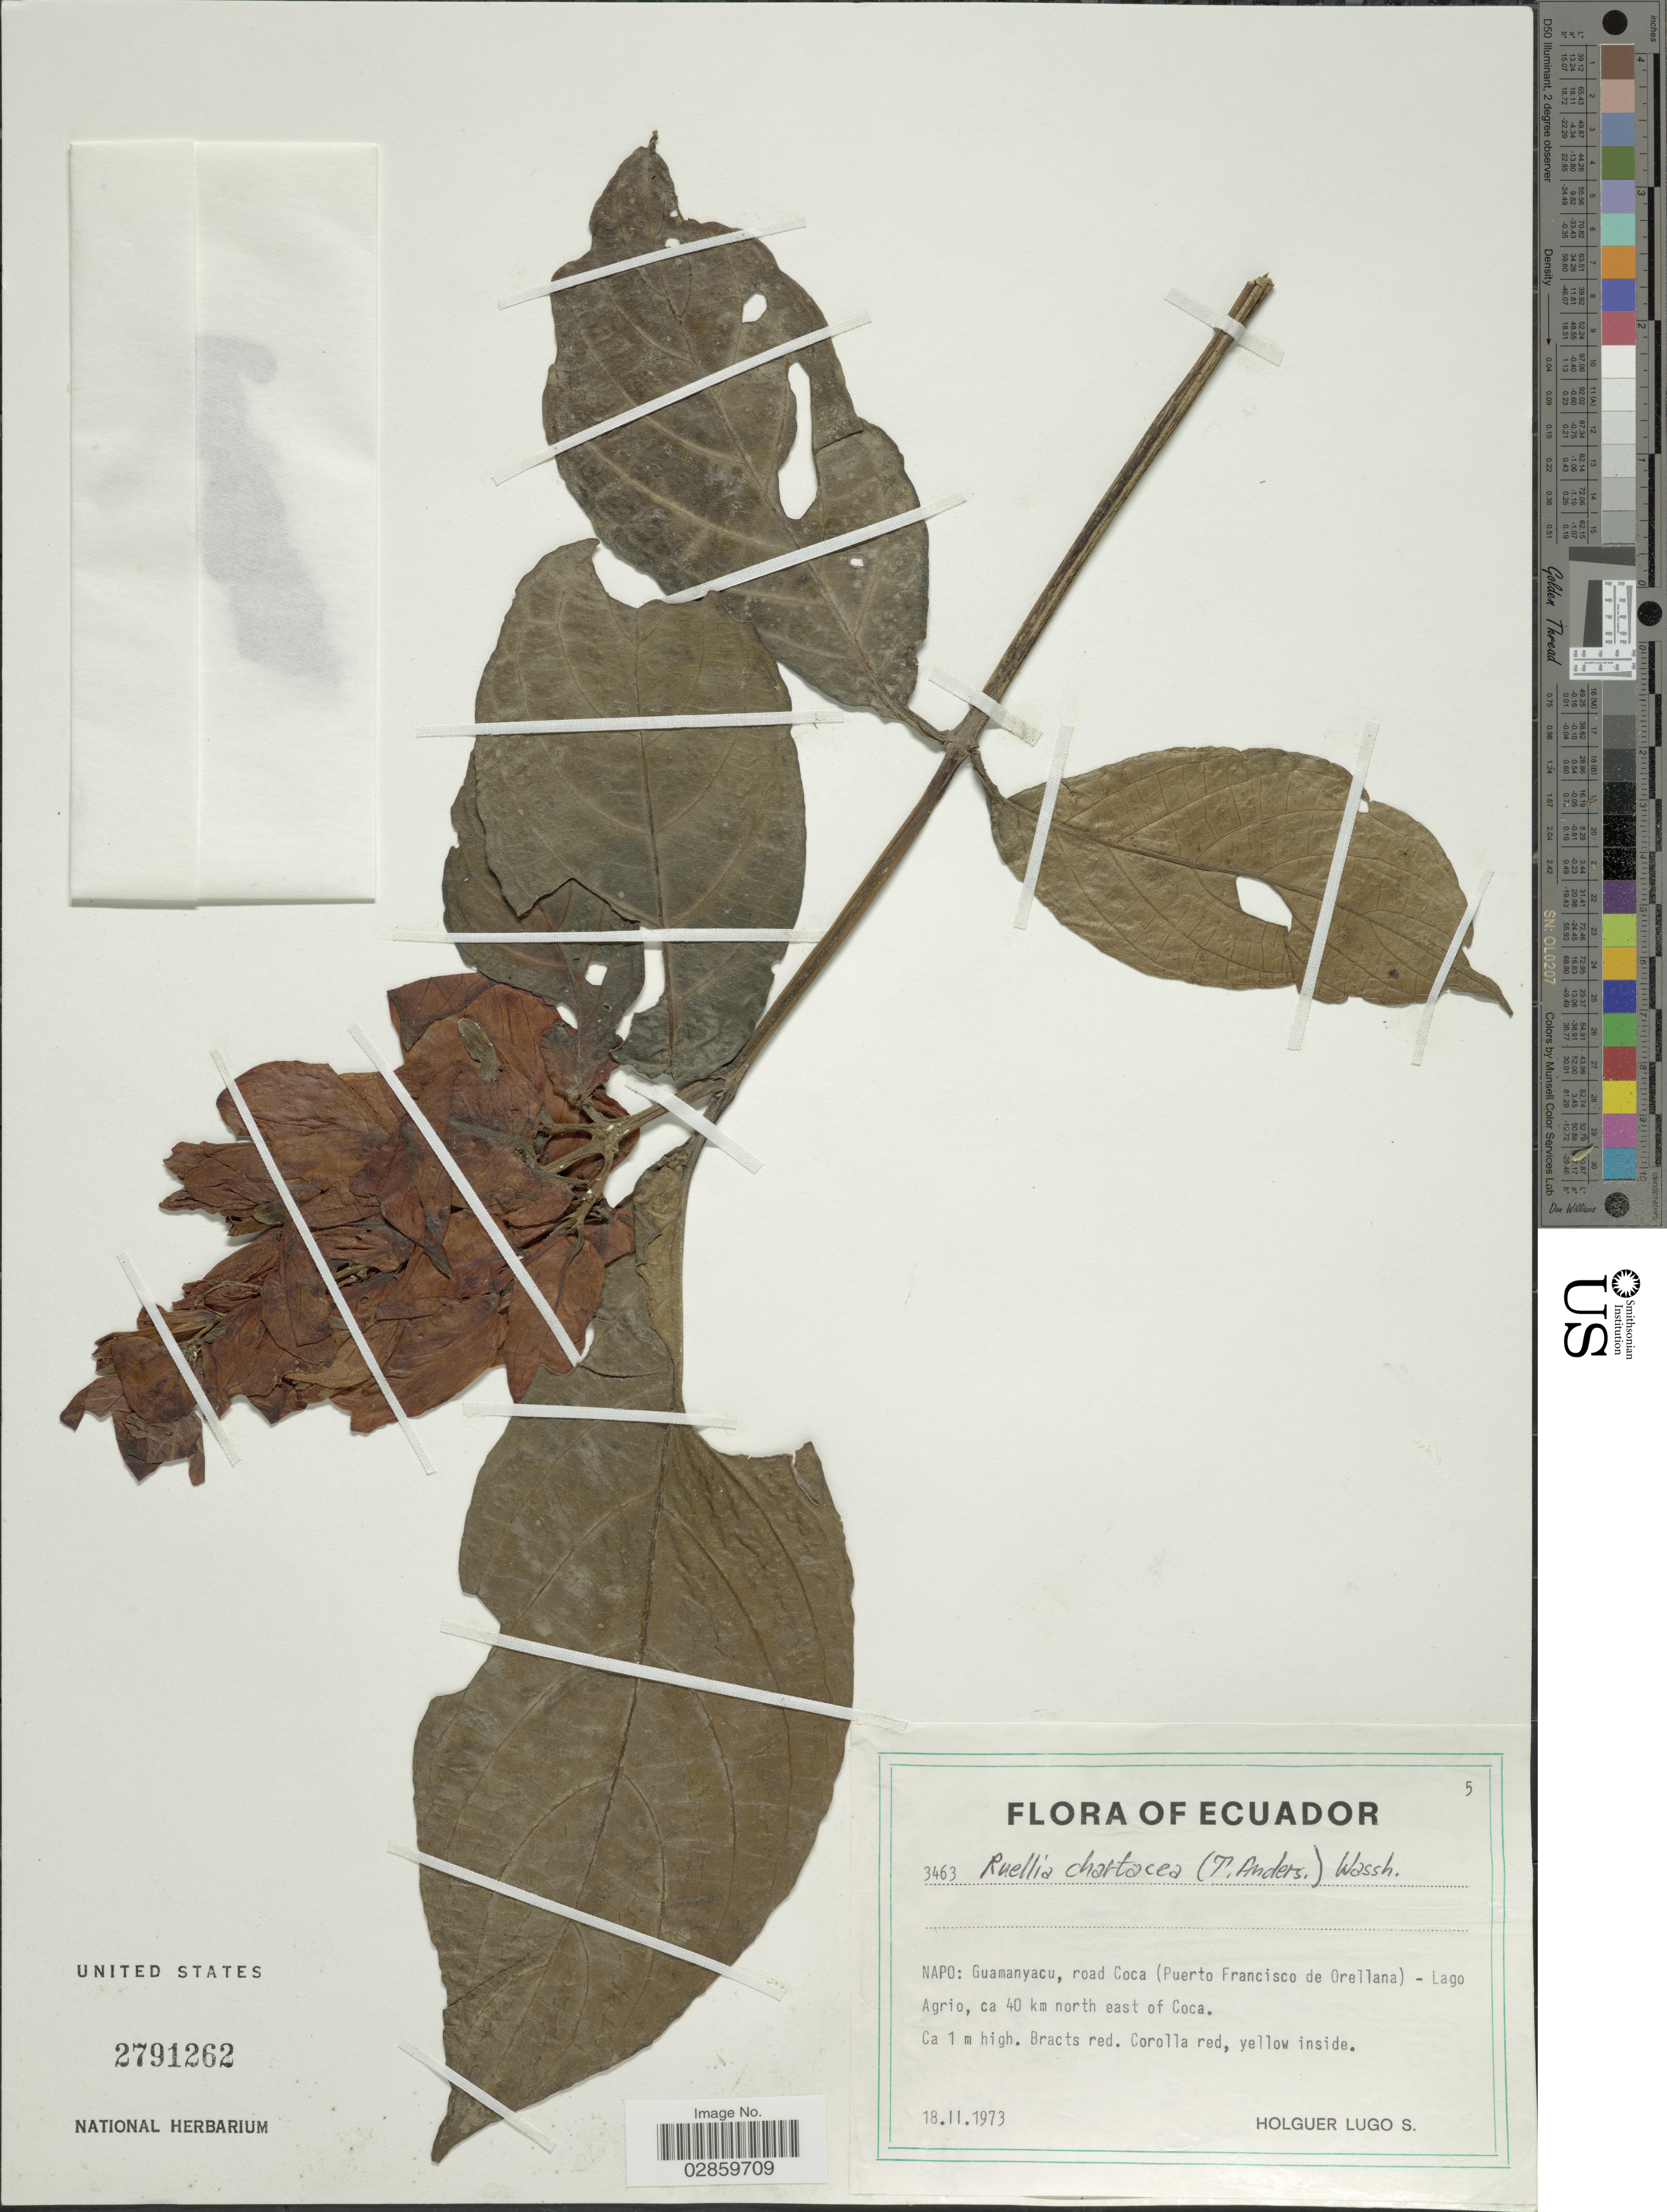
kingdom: Plantae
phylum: Tracheophyta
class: Magnoliopsida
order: Lamiales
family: Acanthaceae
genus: Ruellia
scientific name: Ruellia chartacea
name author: (T. Anderson) Wassh.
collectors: H. Lugo S.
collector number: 3463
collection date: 1973-11-18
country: Ecuador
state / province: Napo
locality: Guamanyacu, road Coca (Puerto Francisco de Orellana) - Lago Agrio, ca 40 km north east of Coca.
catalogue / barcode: US 2791262